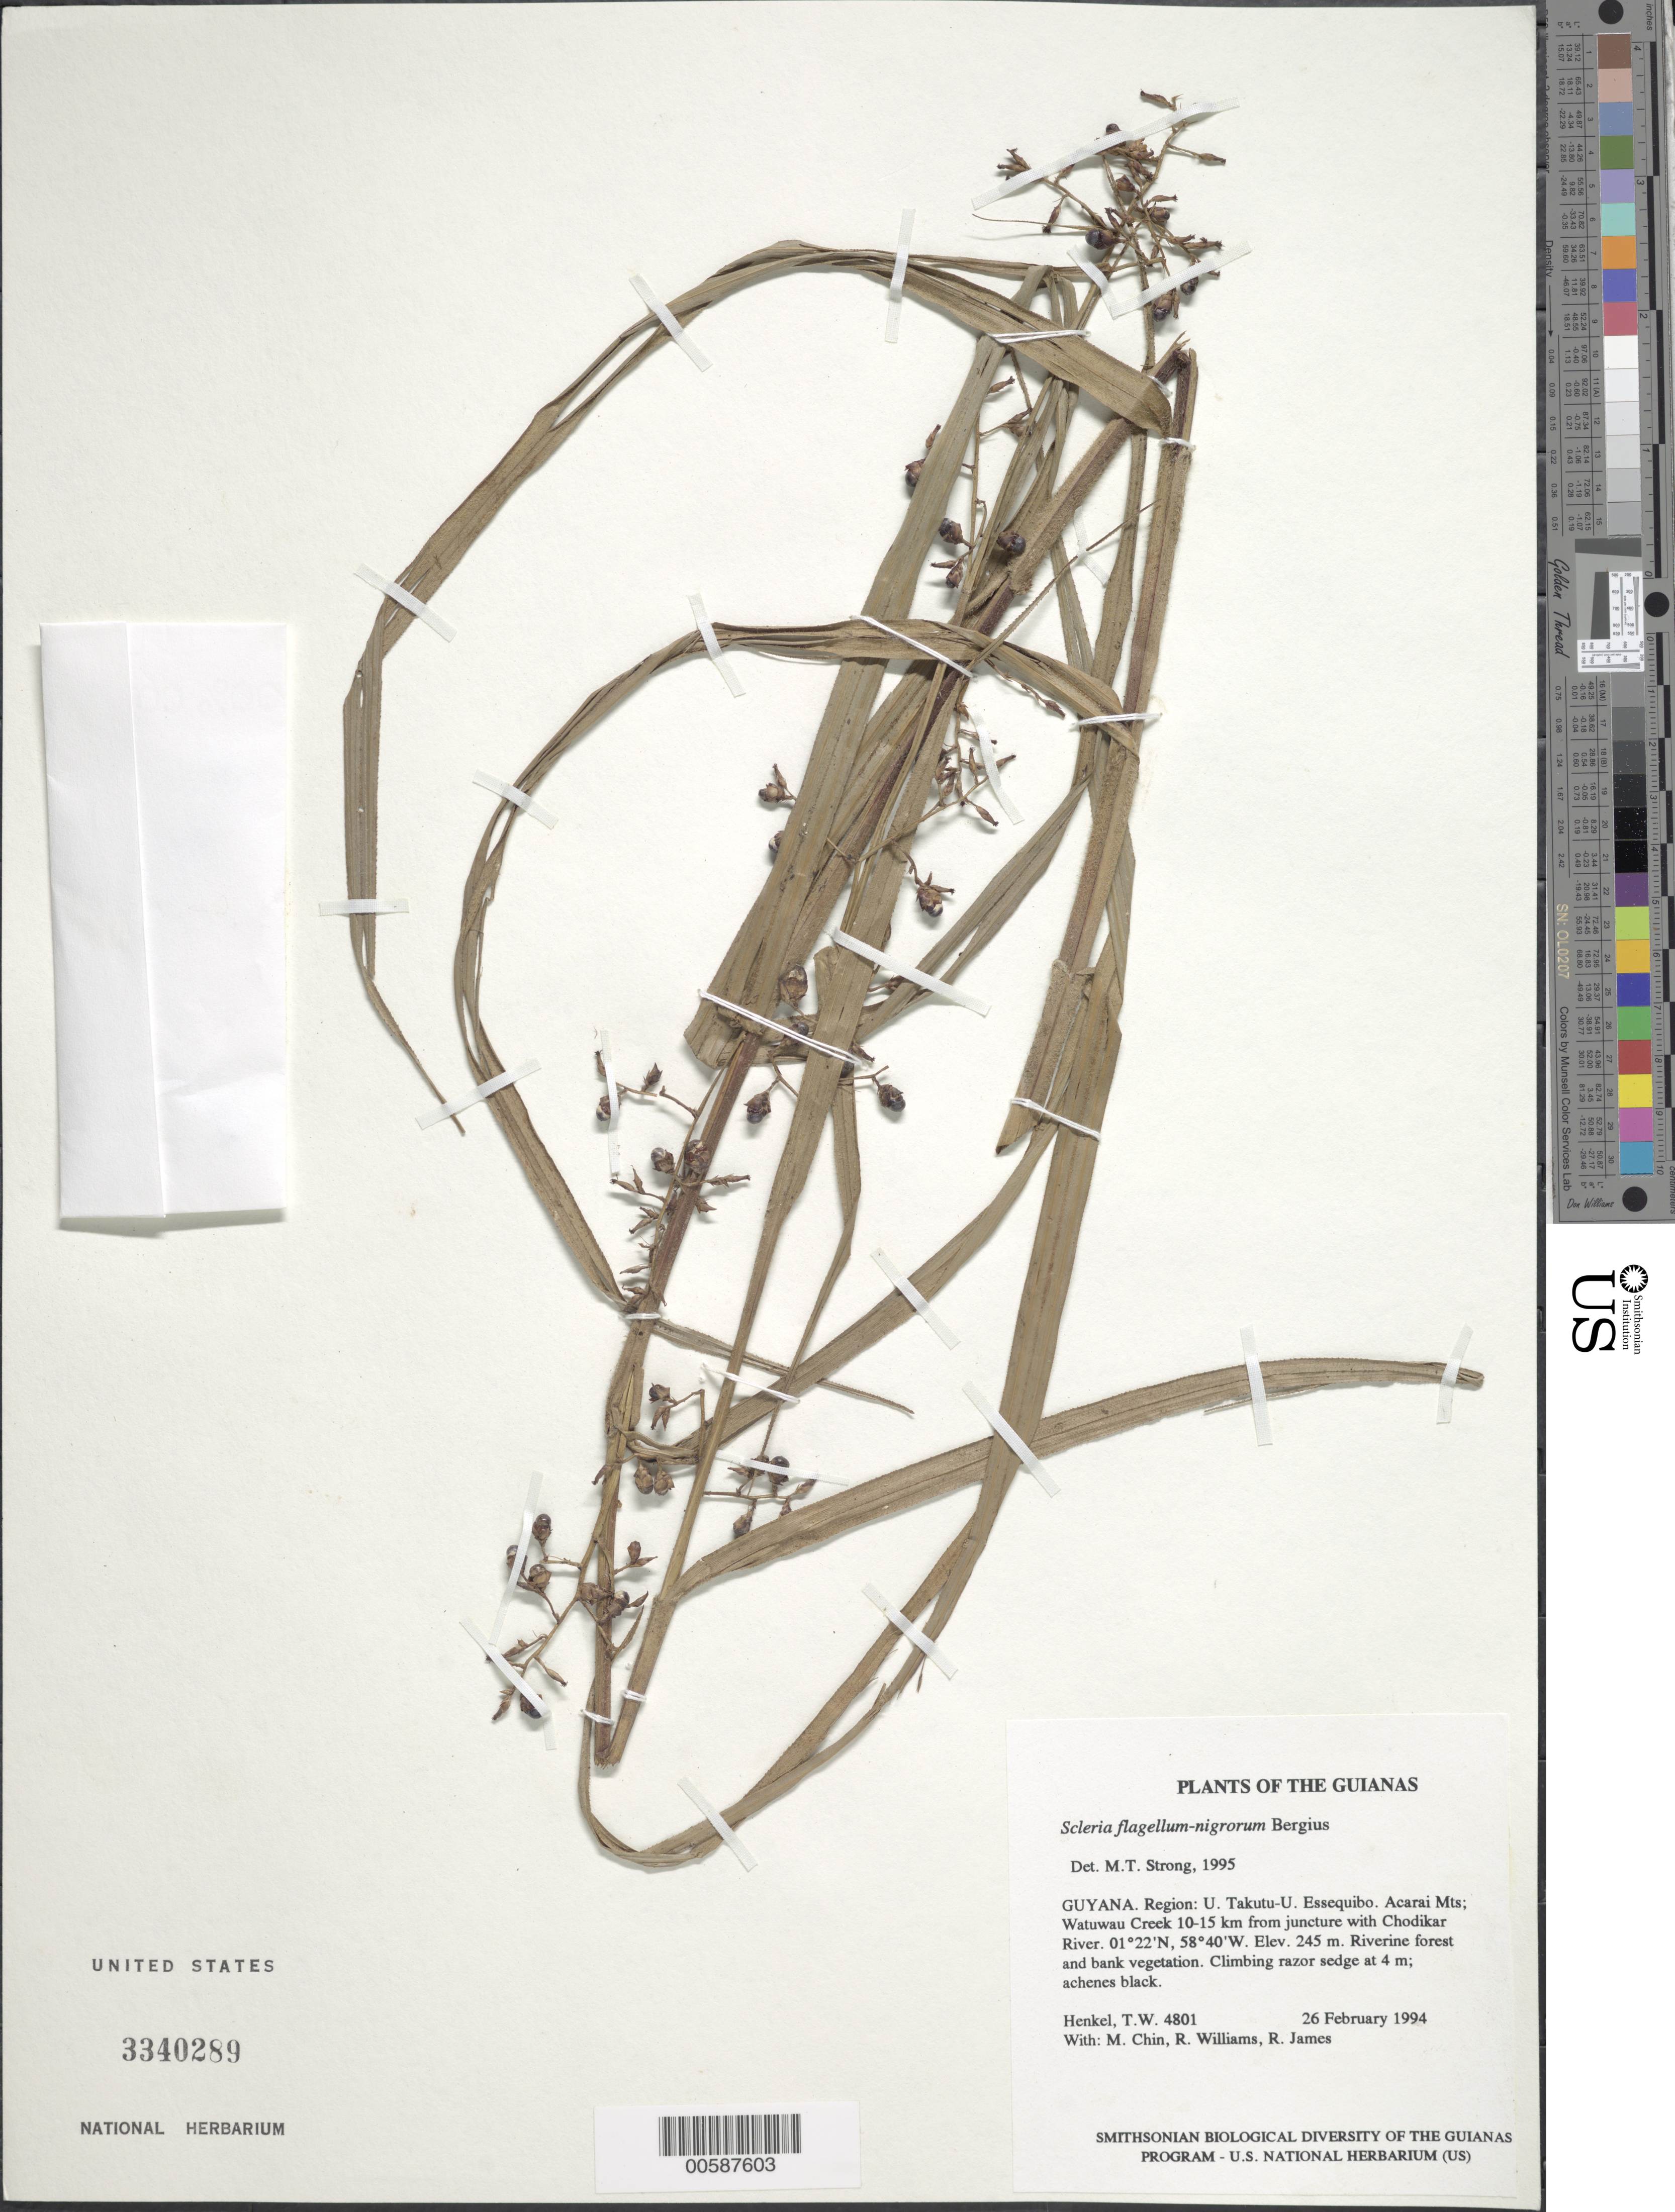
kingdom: Plantae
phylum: Tracheophyta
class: Liliopsida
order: Poales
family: Cyperaceae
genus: Scleria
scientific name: Scleria flagellum-nigrorum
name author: P.J. Bergius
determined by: Strong, M. T., (US), Smithsonian Institution - National Museum of Natural History (UNITED STATES)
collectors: T. Henkel, M. Chin, R. Williams & R. James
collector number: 4801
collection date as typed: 26 February 1994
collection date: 1994-02-26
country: Guyana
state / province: U. Takutu-U. Essequibo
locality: Acarai Mts; Watuwau Creek 10-15 km from juncture with Chodikar River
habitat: Riverine forest and bank vegetation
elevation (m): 245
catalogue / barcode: US 3340289